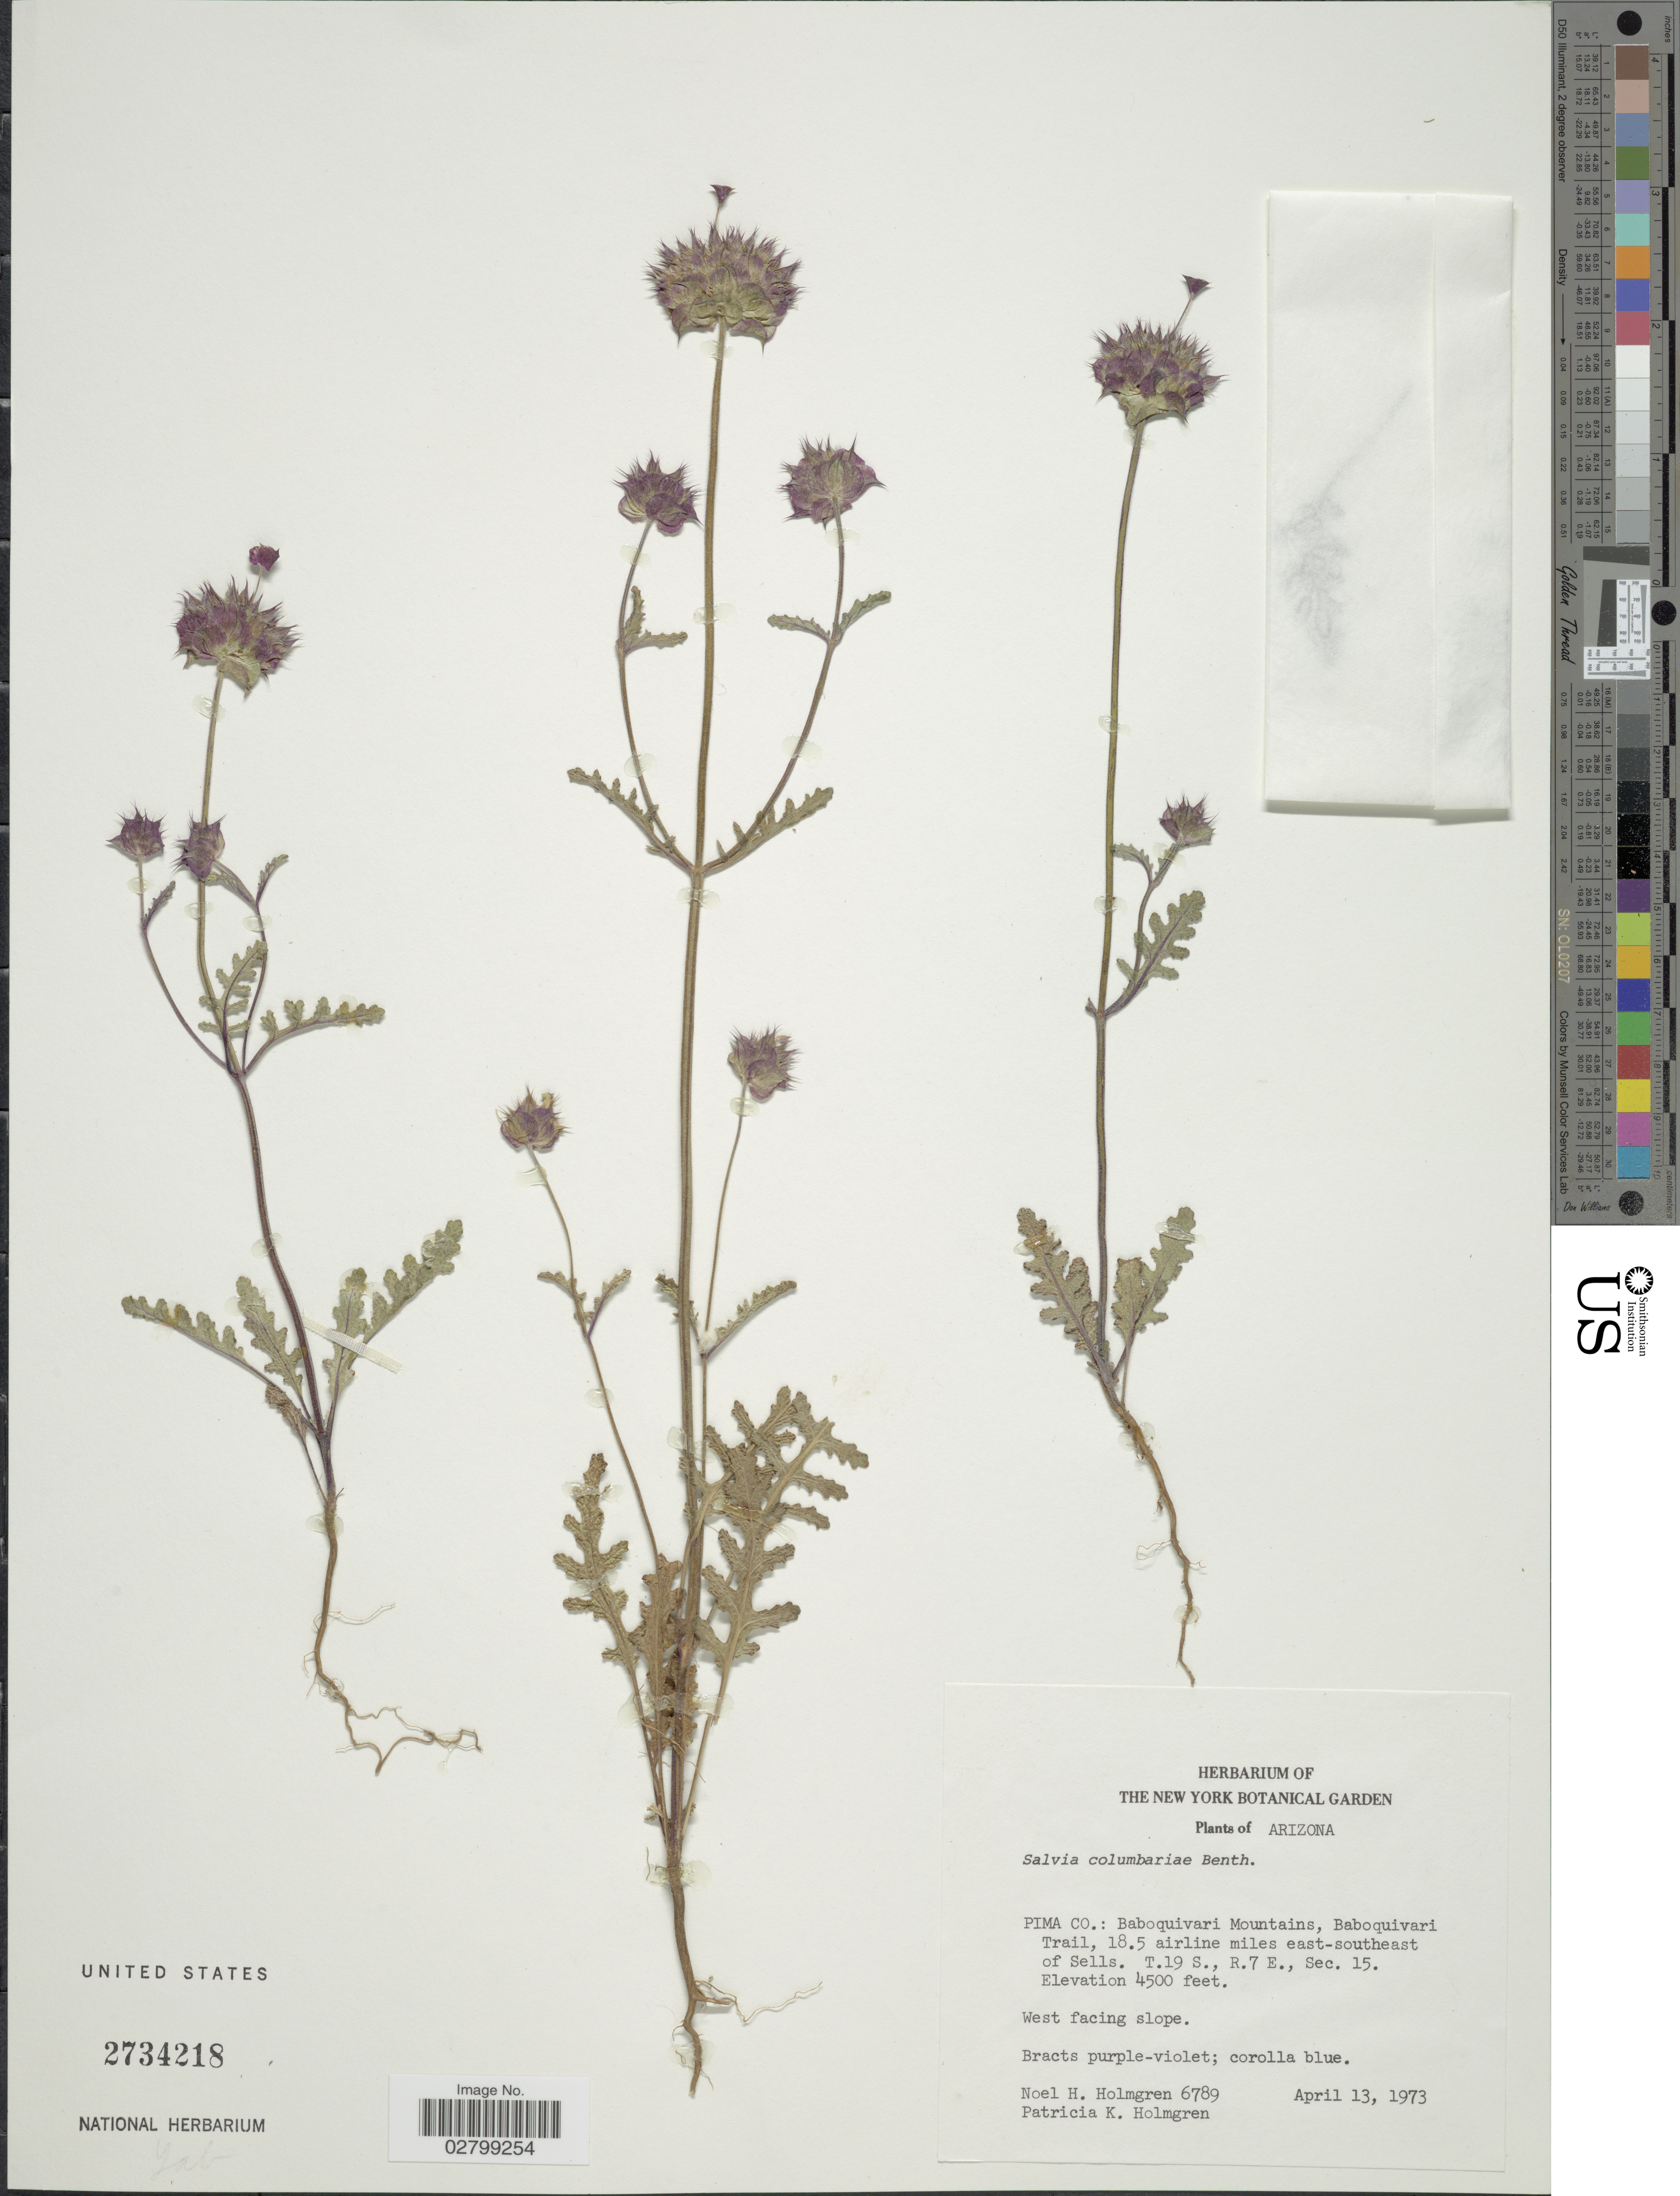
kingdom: Plantae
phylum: Tracheophyta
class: Magnoliopsida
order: Lamiales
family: Lamiaceae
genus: Salvia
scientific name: Salvia columbariae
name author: Benth.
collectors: N. H. Holmgren & P. K. Holmgren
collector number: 6789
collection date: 1973-04-13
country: United States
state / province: Arizona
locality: Pima Co.: Baboquivari Mountains, Baboquivari Trail, 18.5 airline miles east-southeast of Sells. T.19 S., R. 7 E., Sec. 15.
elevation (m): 1372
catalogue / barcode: US 2734218